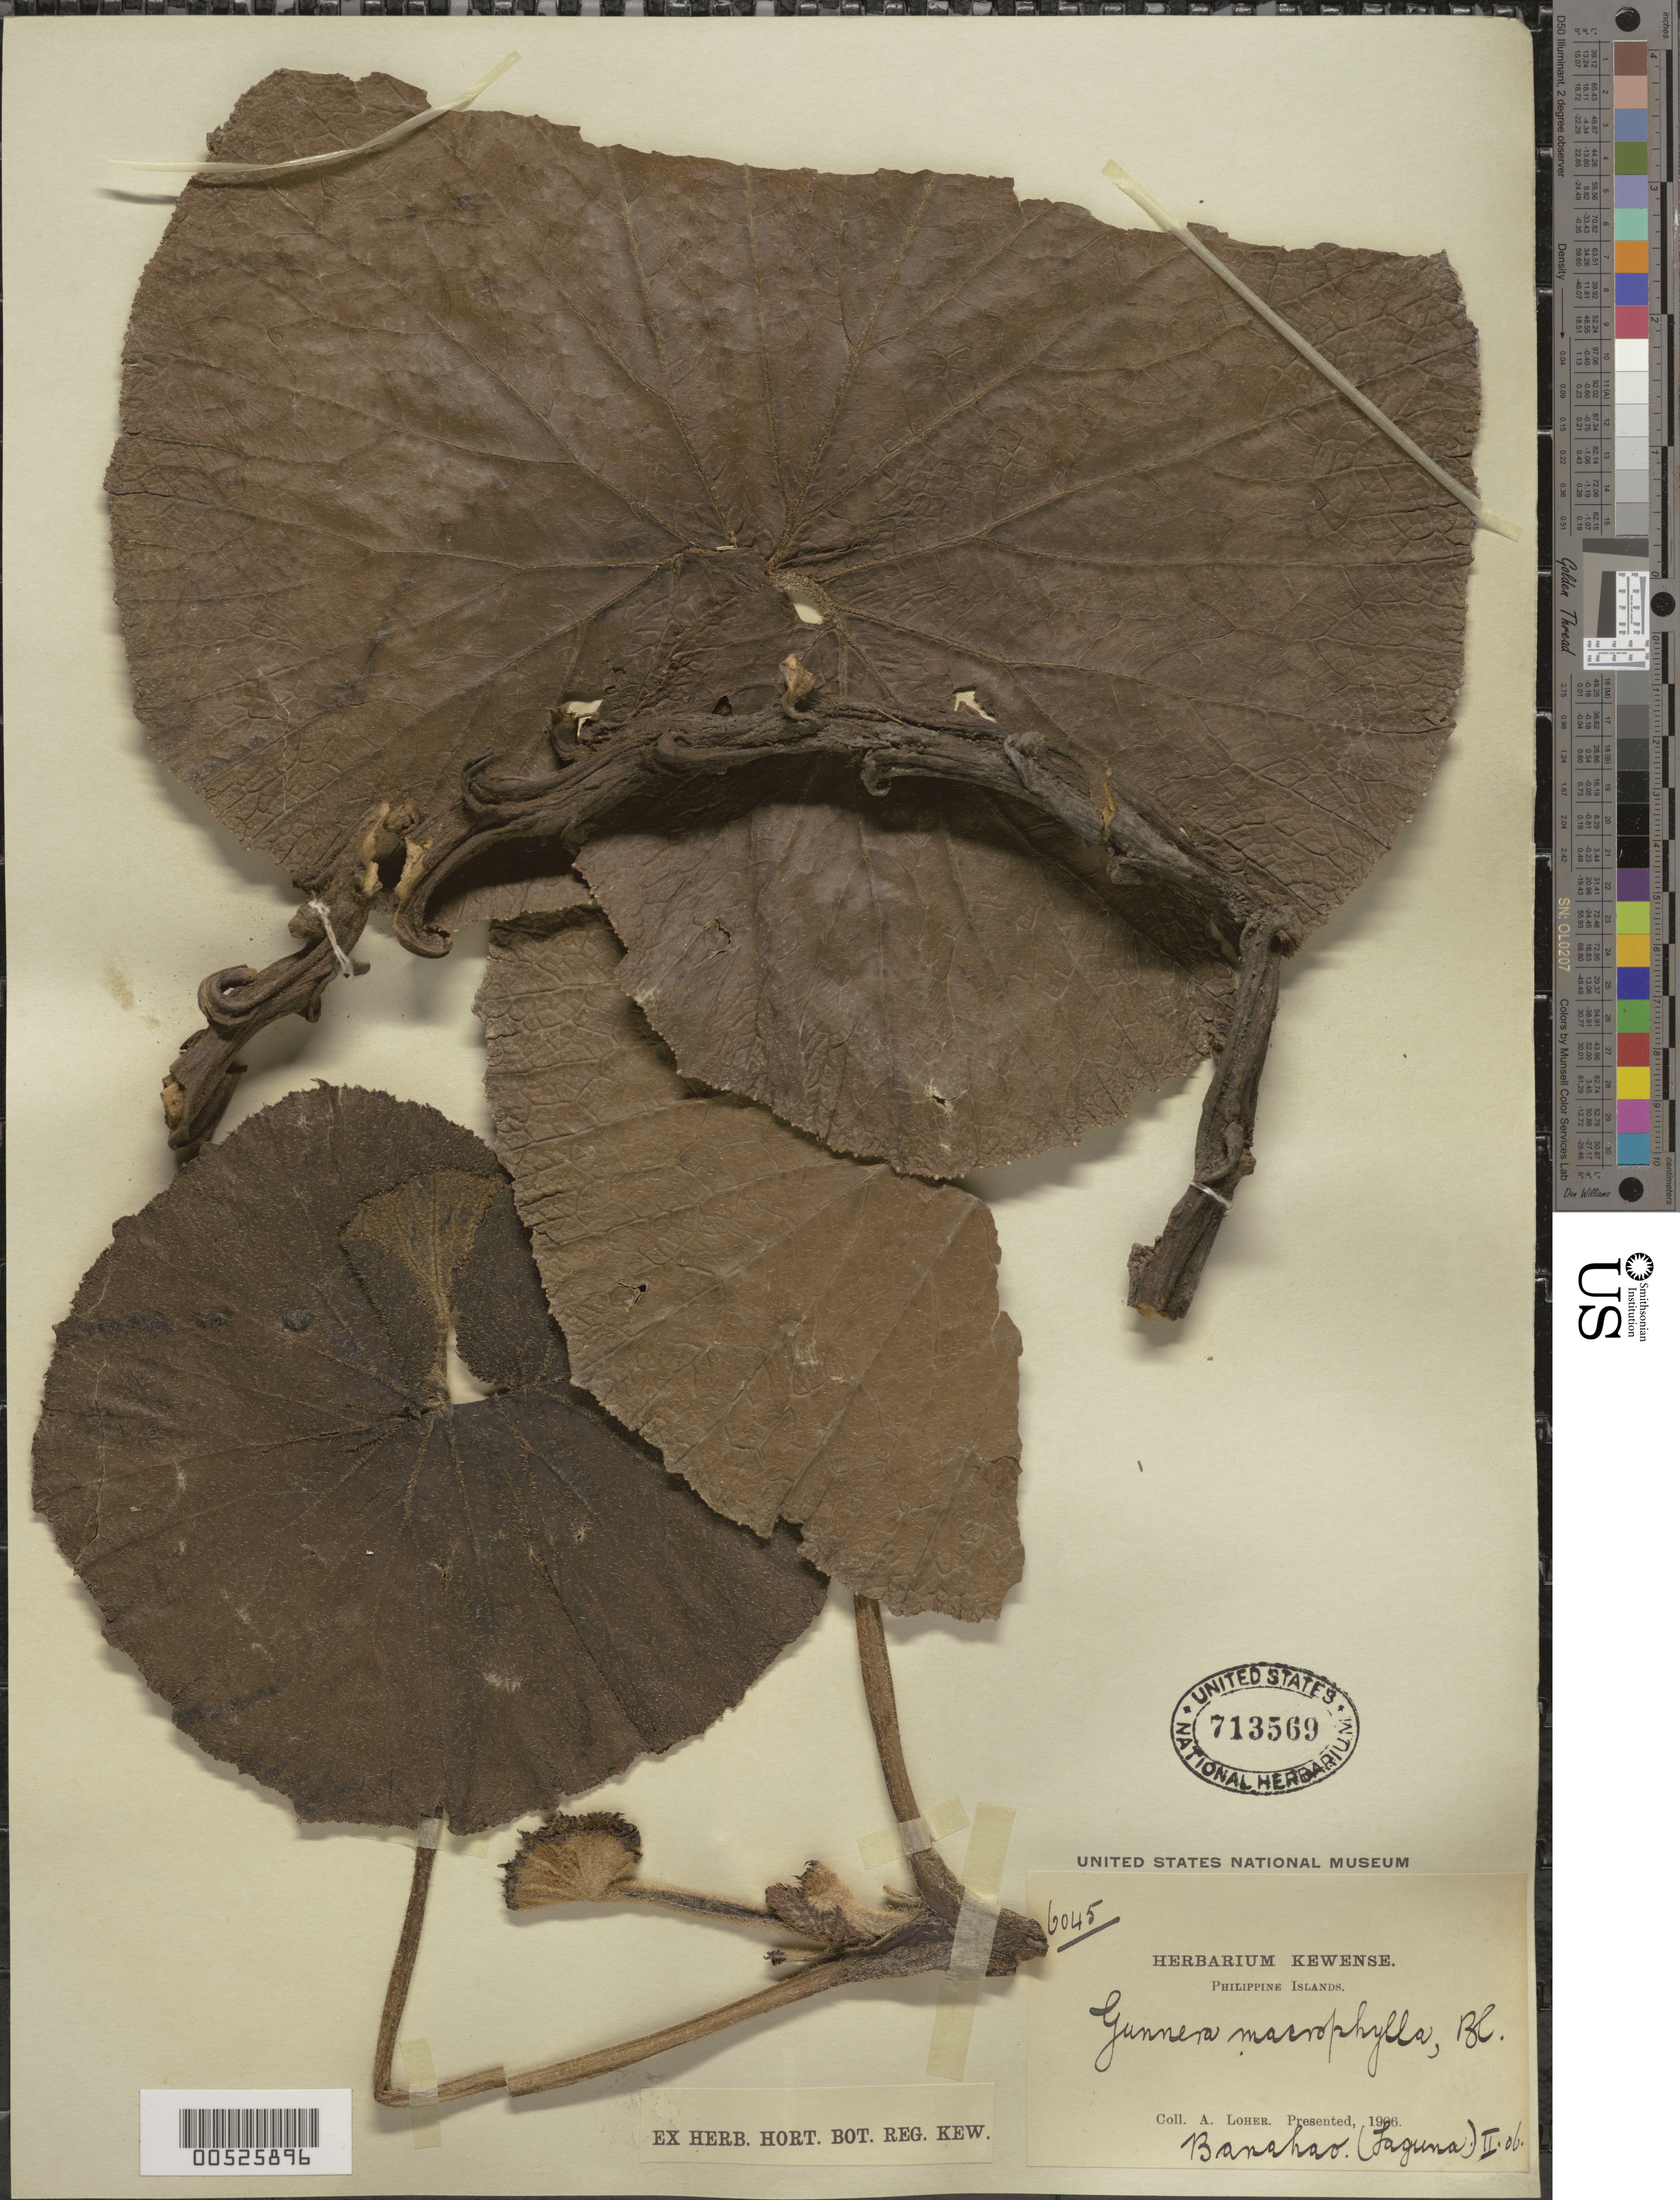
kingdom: Plantae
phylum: Tracheophyta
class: Magnoliopsida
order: Gunnerales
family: Gunneraceae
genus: Gunnera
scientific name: Gunnera macrophylla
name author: Blume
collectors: A. Loher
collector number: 6045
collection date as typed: Feb 1906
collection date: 1906-02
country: Philippines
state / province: Calabarzon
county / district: Laguna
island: Luzon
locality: Banahao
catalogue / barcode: US 713569